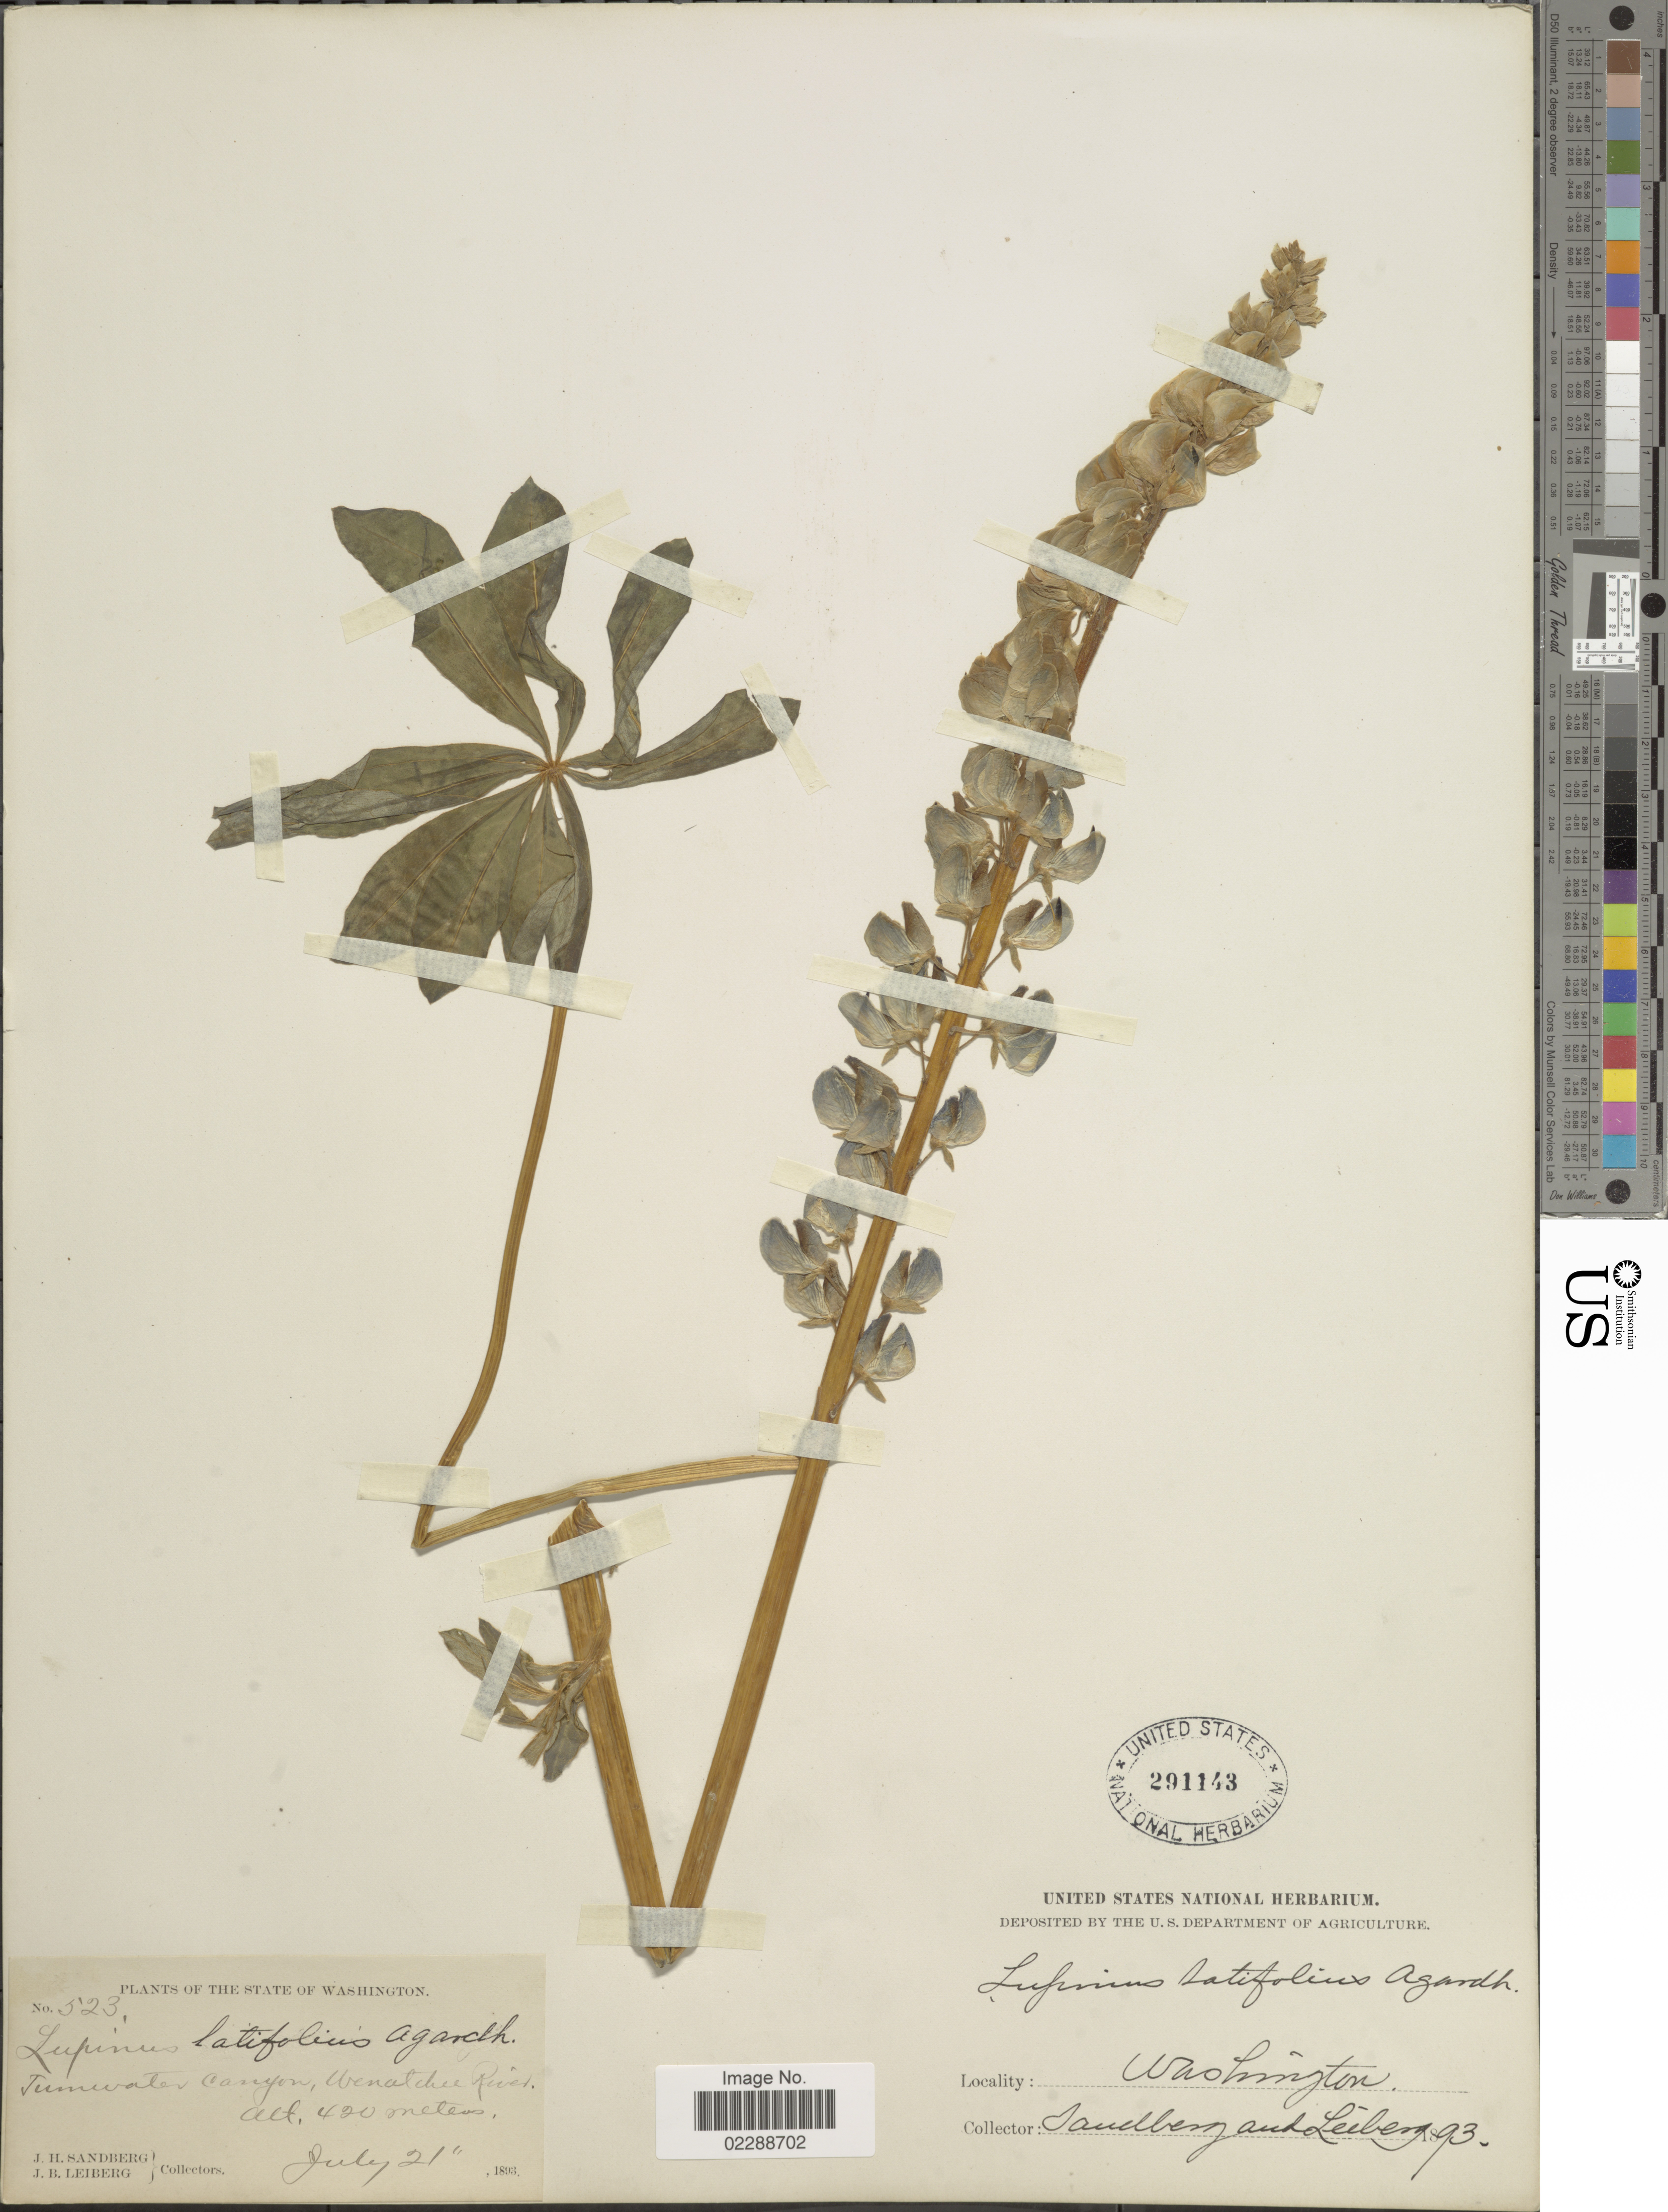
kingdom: Plantae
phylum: Tracheophyta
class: Magnoliopsida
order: Fabales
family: Fabaceae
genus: Lupinus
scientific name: Lupinus sp.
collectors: J. H. Sandberg & J. B. Leiberg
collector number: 523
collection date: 1893-07-21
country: United States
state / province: Washington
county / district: Chelan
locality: Tumwater Canyon, Wenatchee River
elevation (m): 420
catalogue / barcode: US 291143